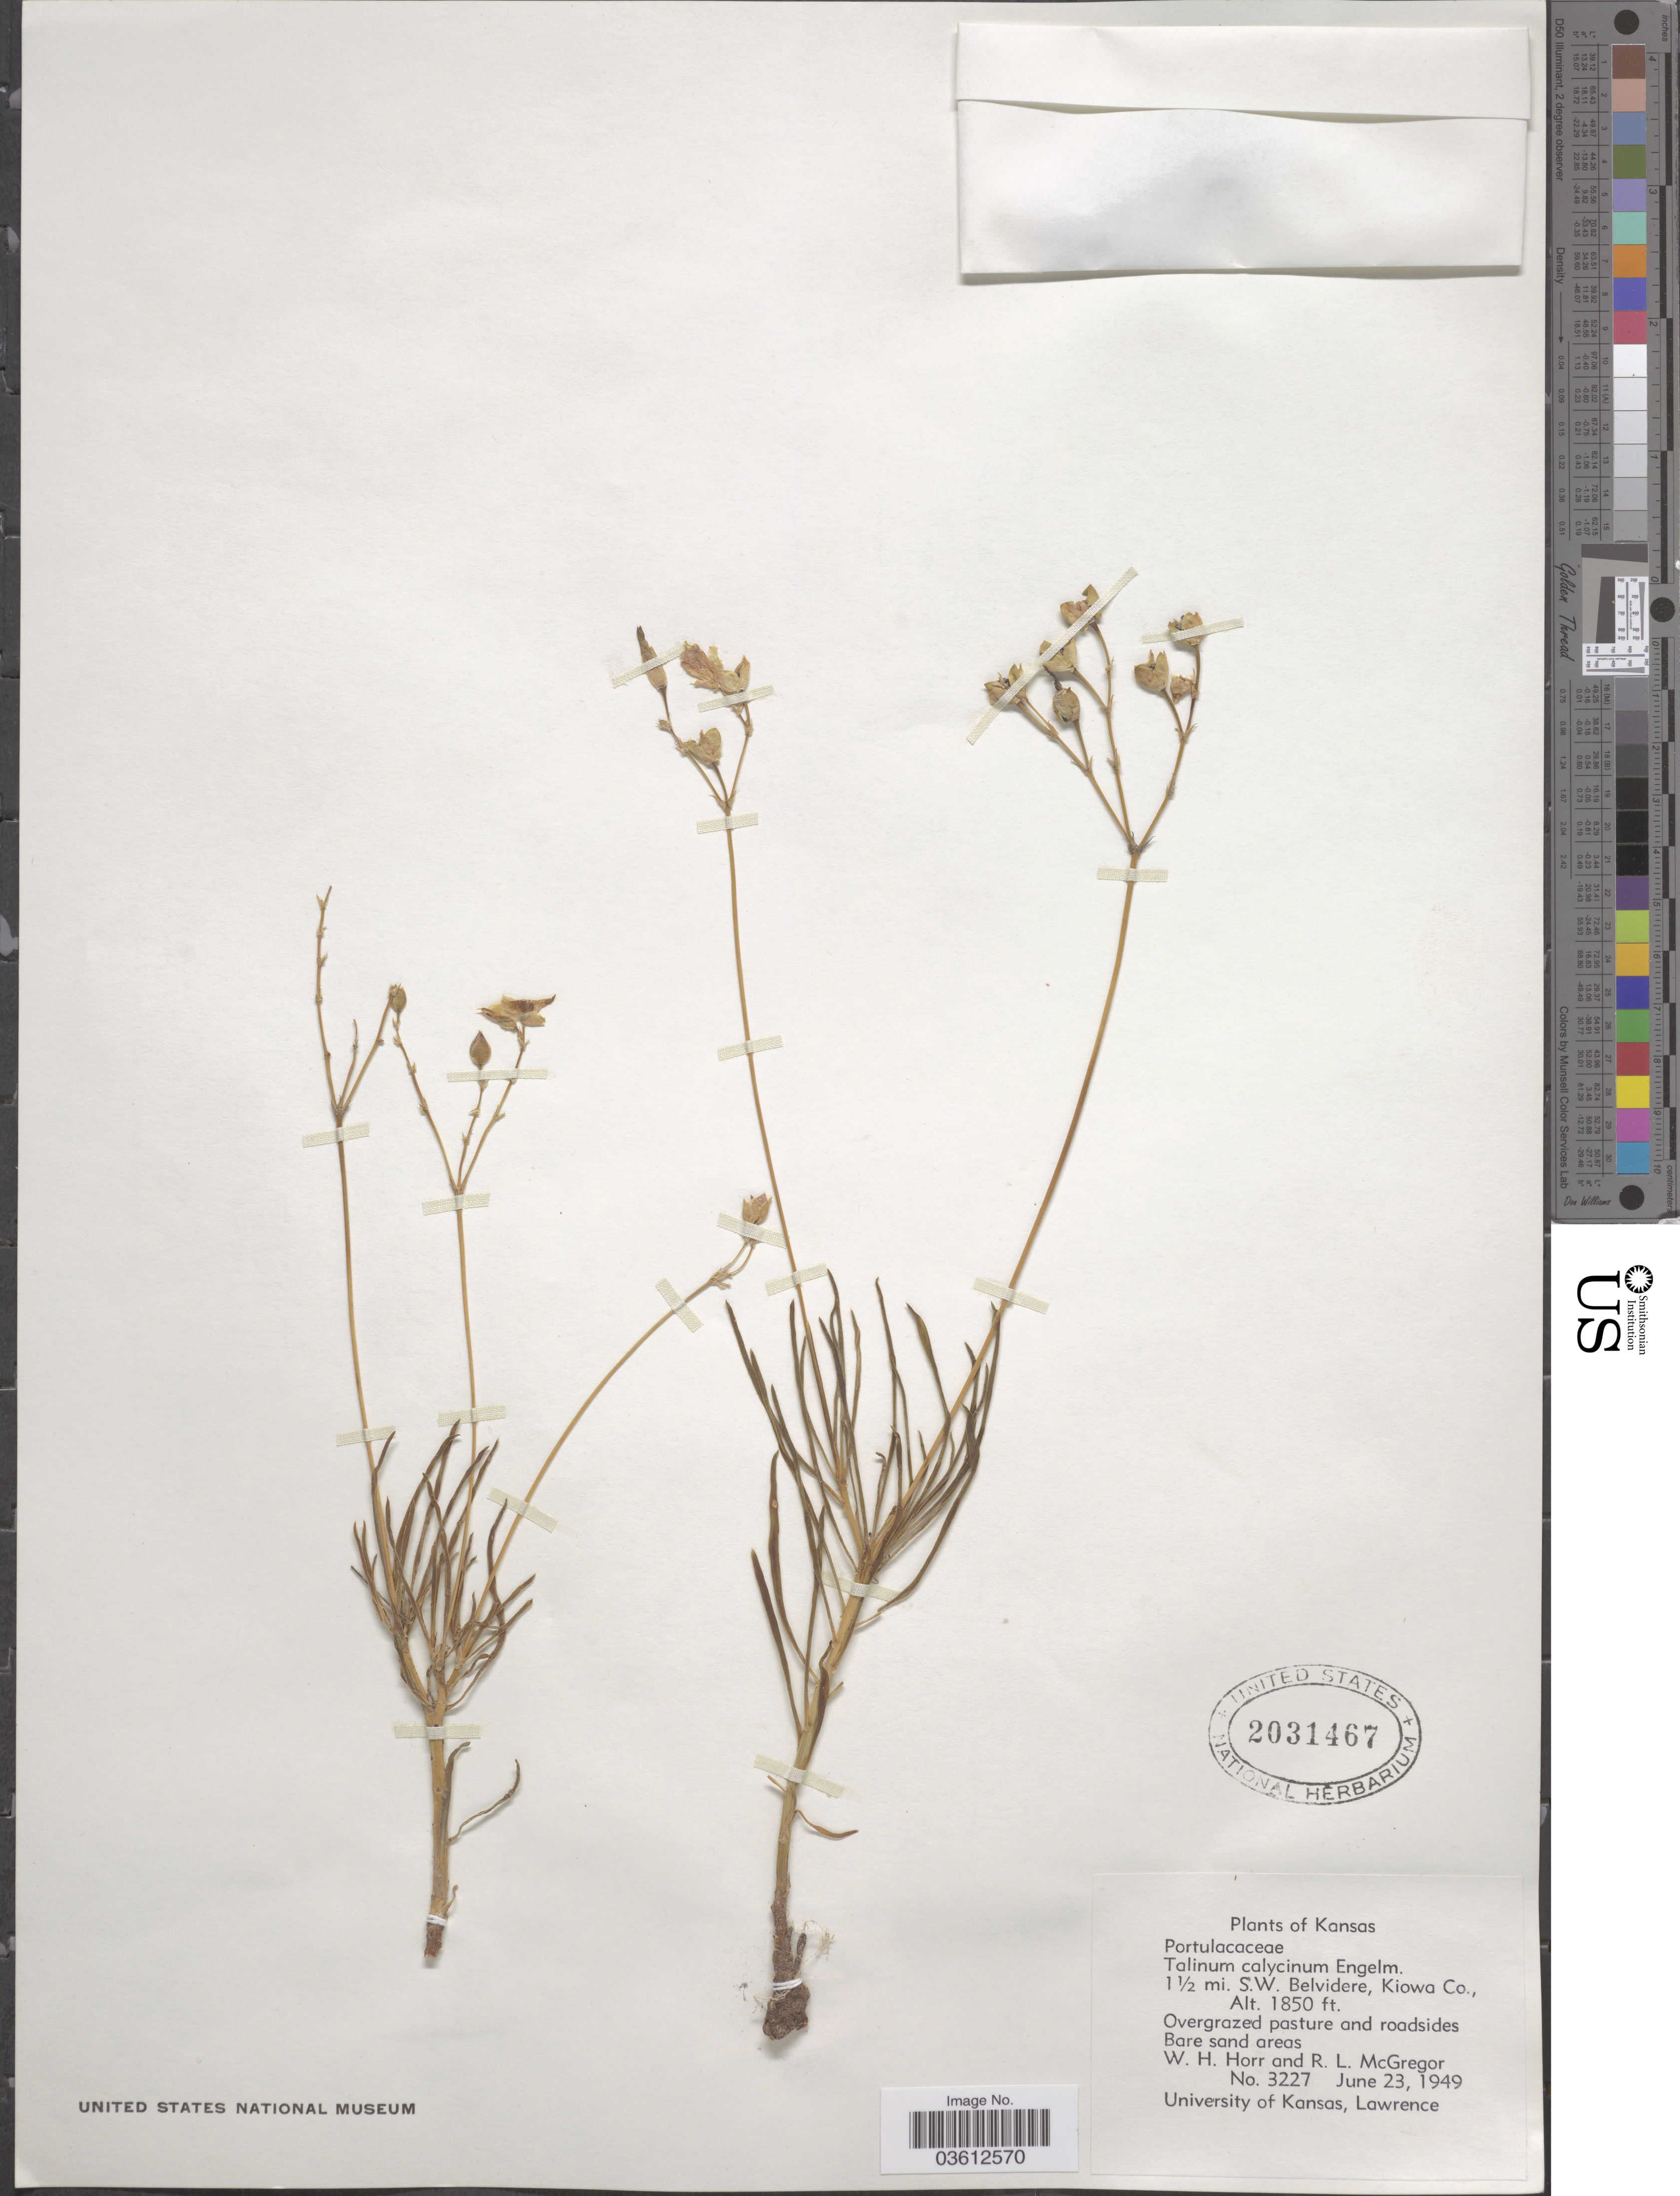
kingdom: Plantae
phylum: Tracheophyta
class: Magnoliopsida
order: Caryophyllales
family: Talinaceae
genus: Talinum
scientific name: Talinum calycinum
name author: Engelm.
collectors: W. H. Horr & R. McGregor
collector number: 3227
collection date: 1949-06-23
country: United States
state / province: Kansas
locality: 1½ mi. S.W. Belvidere, Kiowa Co.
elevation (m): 564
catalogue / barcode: US 2031467